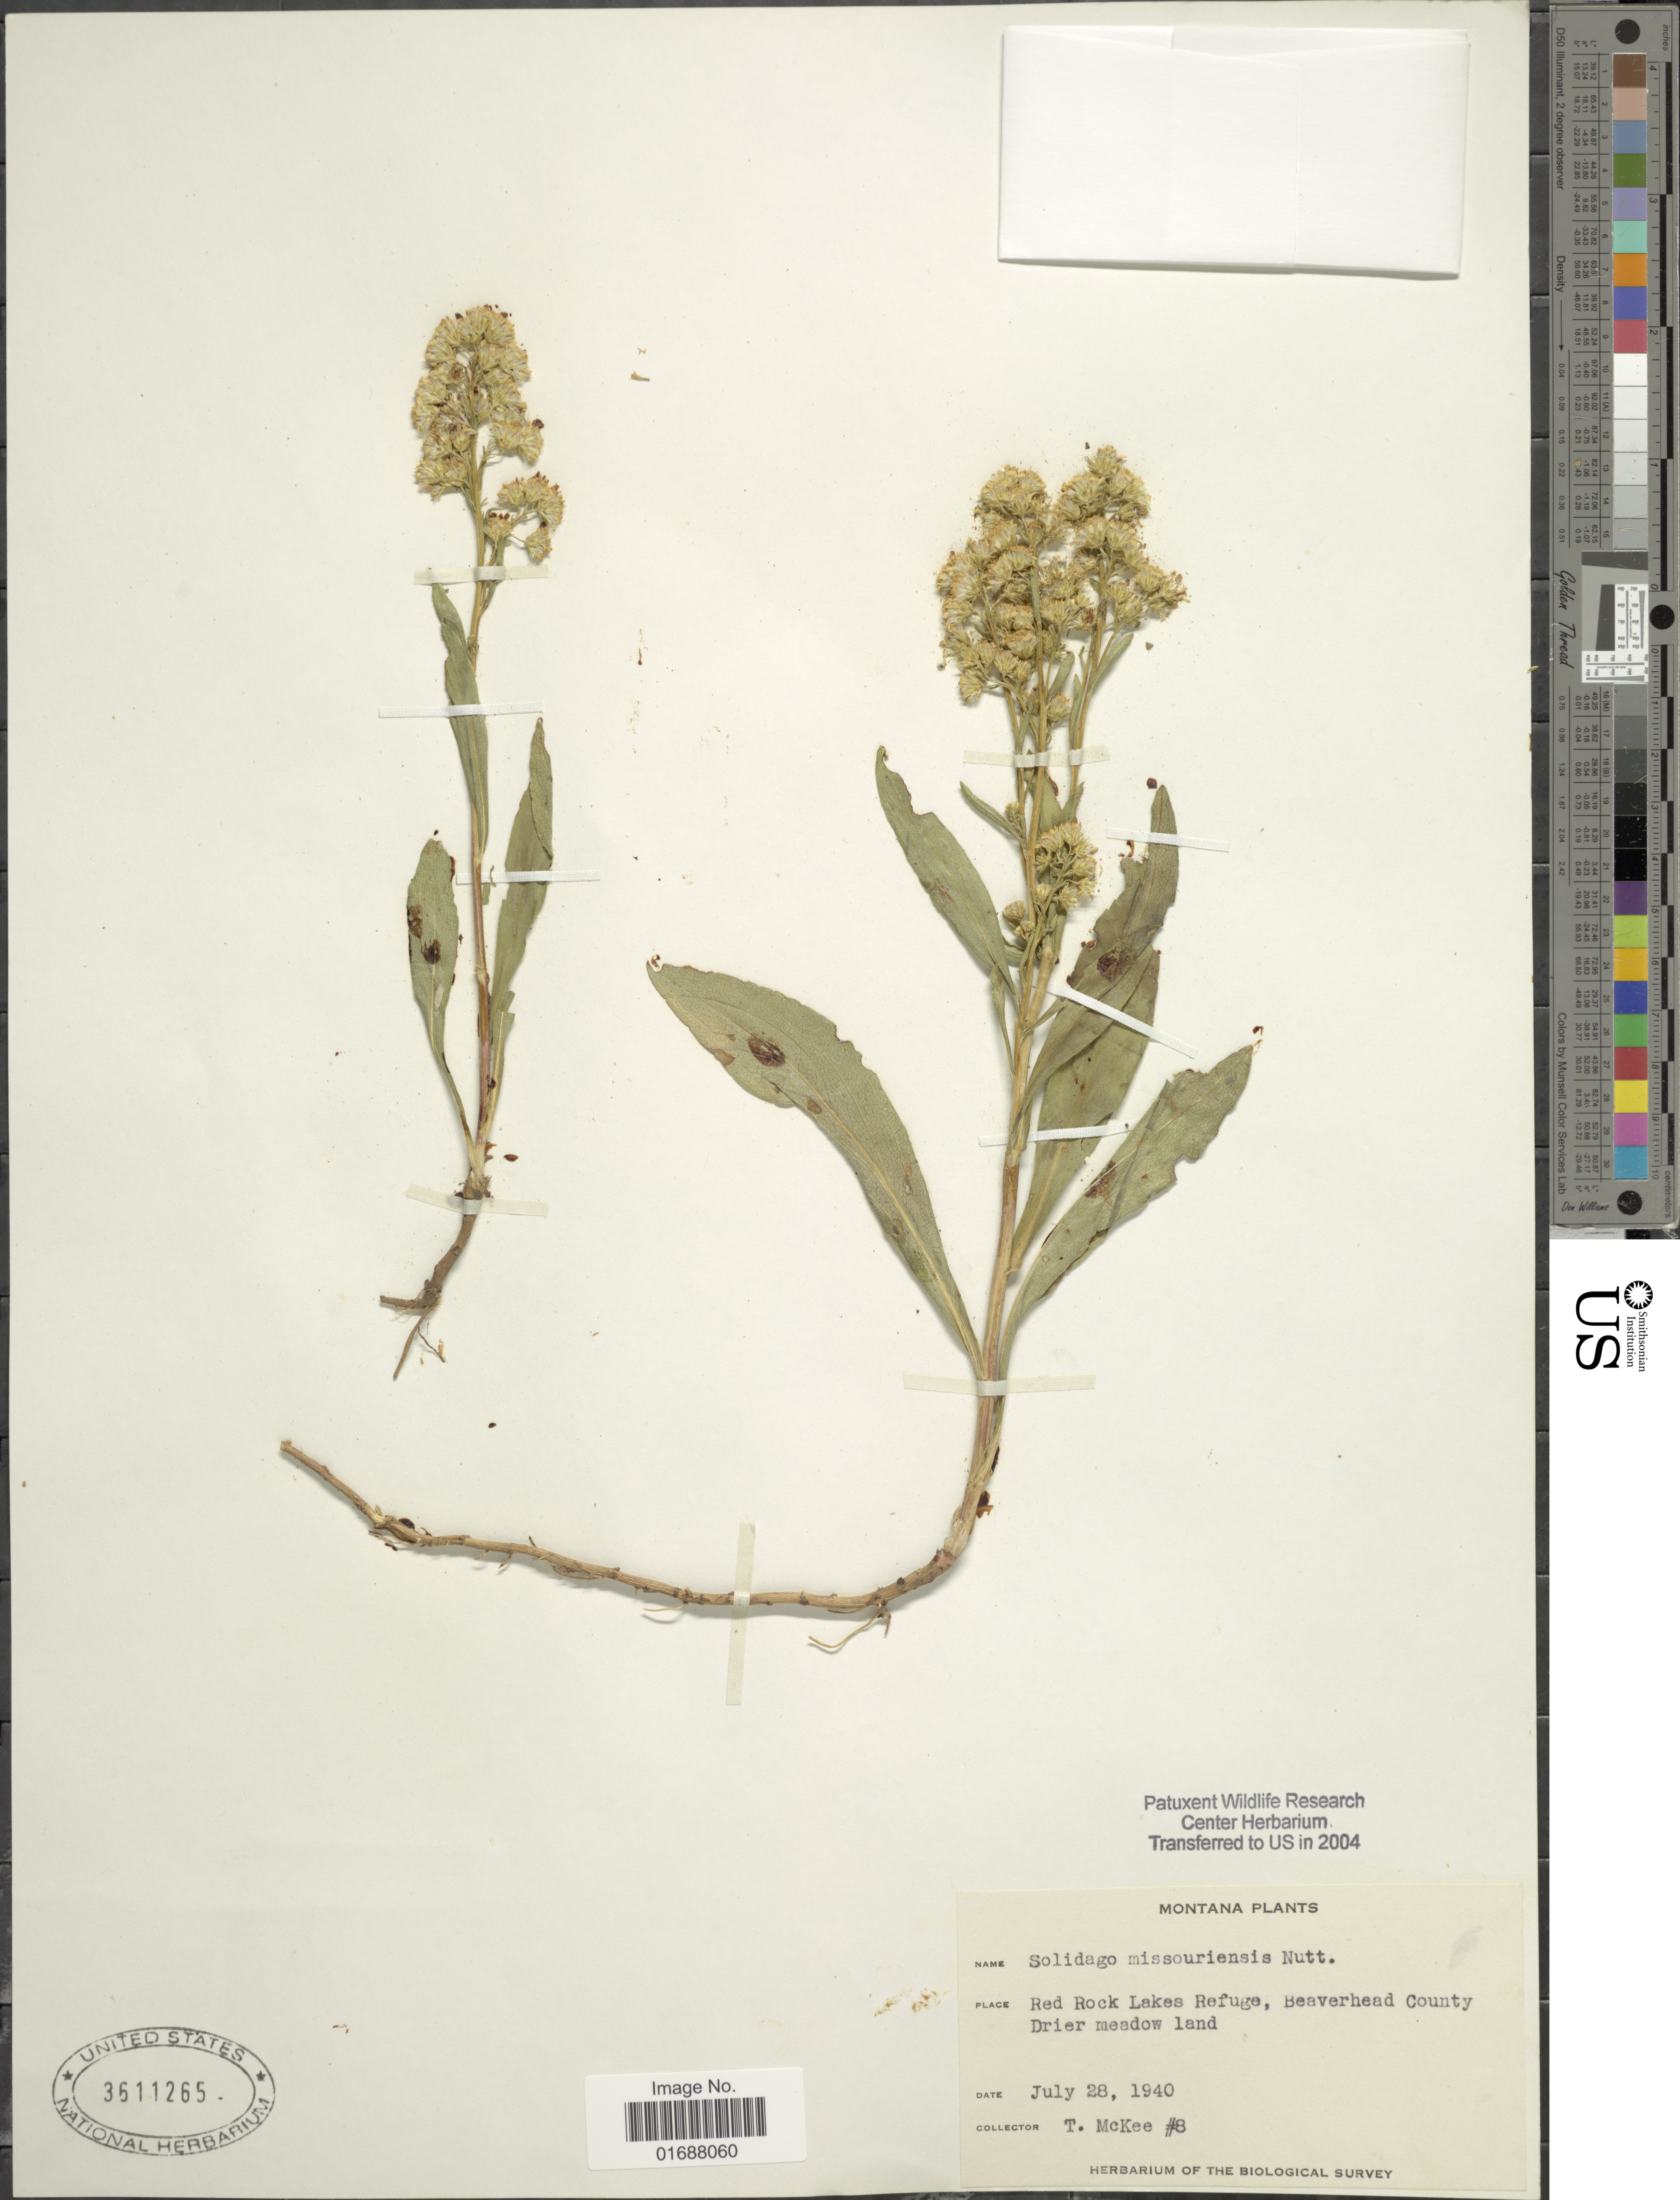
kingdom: Plantae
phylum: Tracheophyta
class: Magnoliopsida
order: Asterales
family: Asteraceae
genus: Solidago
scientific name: Solidago missouriensis var. fasciculata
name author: Holz.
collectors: T. McKee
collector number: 8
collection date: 1940-07-28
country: United States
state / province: Montana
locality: Red Rock Lakes Refuge, Beaverhead County.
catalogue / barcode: US 3611265